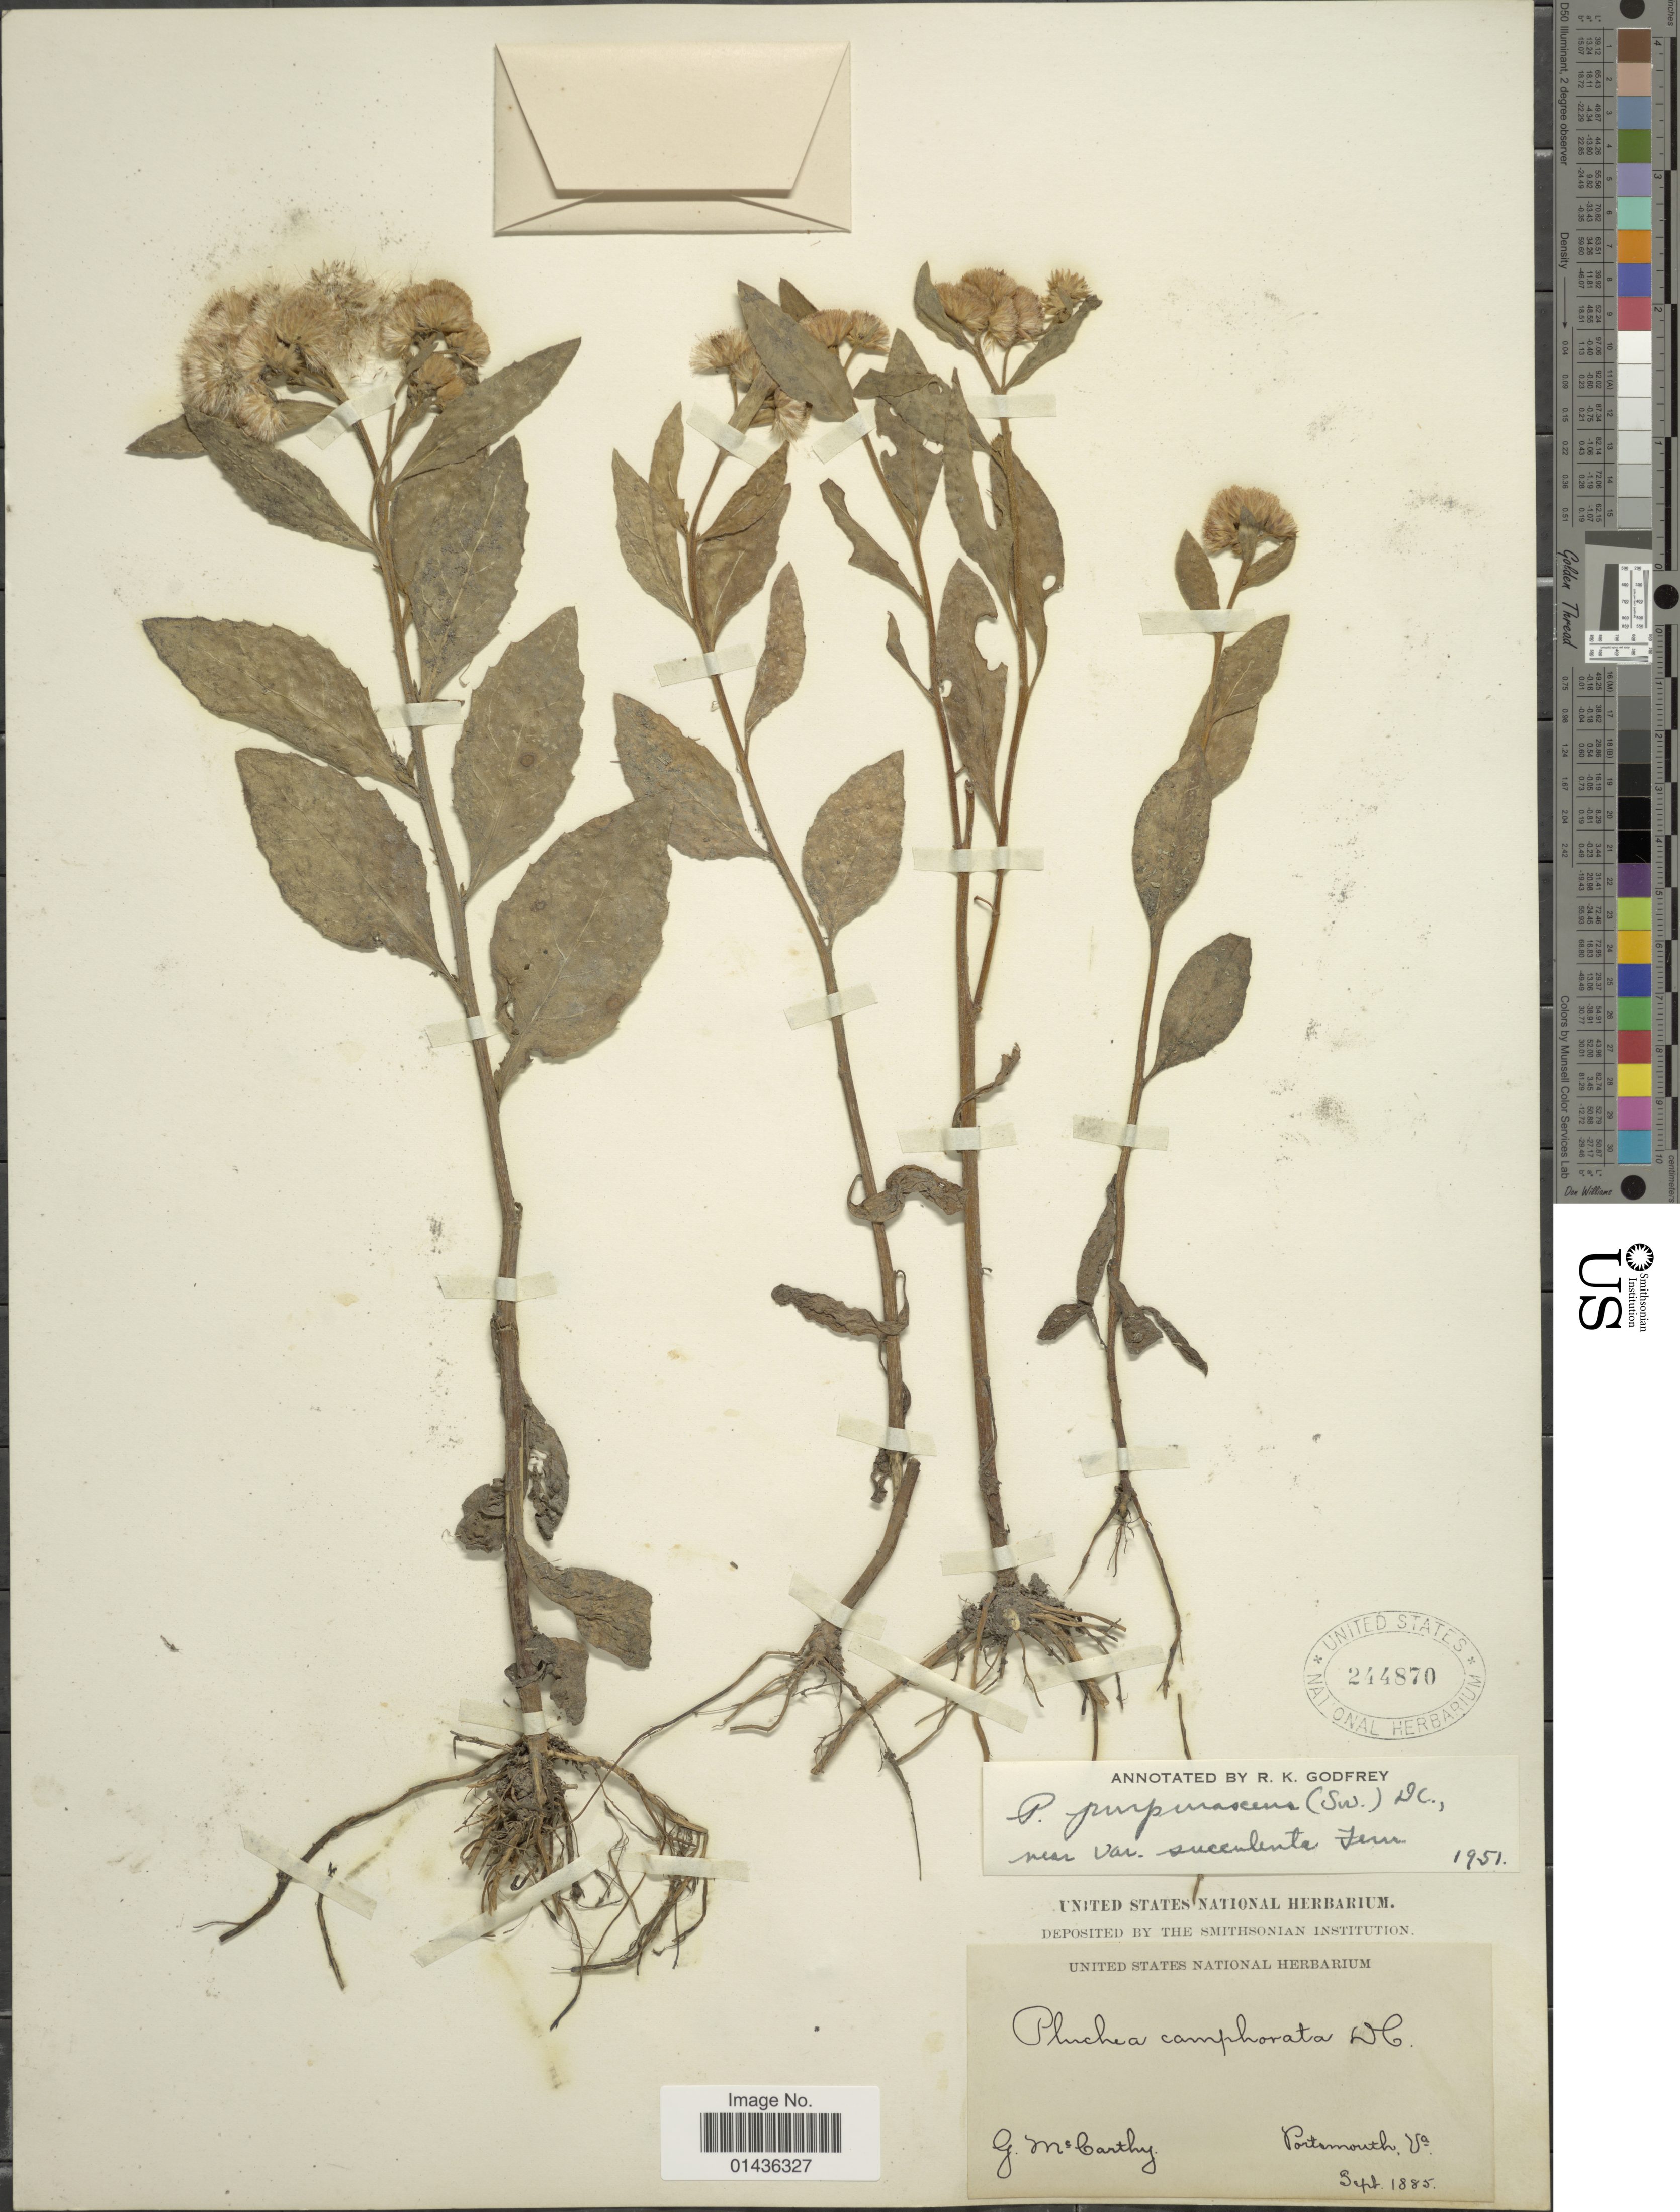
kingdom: Plantae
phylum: Tracheophyta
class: Magnoliopsida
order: Asterales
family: Asteraceae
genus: Pluchea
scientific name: Pluchea odorata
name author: (L.) Cass.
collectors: G. McCarthy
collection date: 1885-09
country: United States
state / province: Virginia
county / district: City of Portsmouth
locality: Portsmouth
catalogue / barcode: US 244870